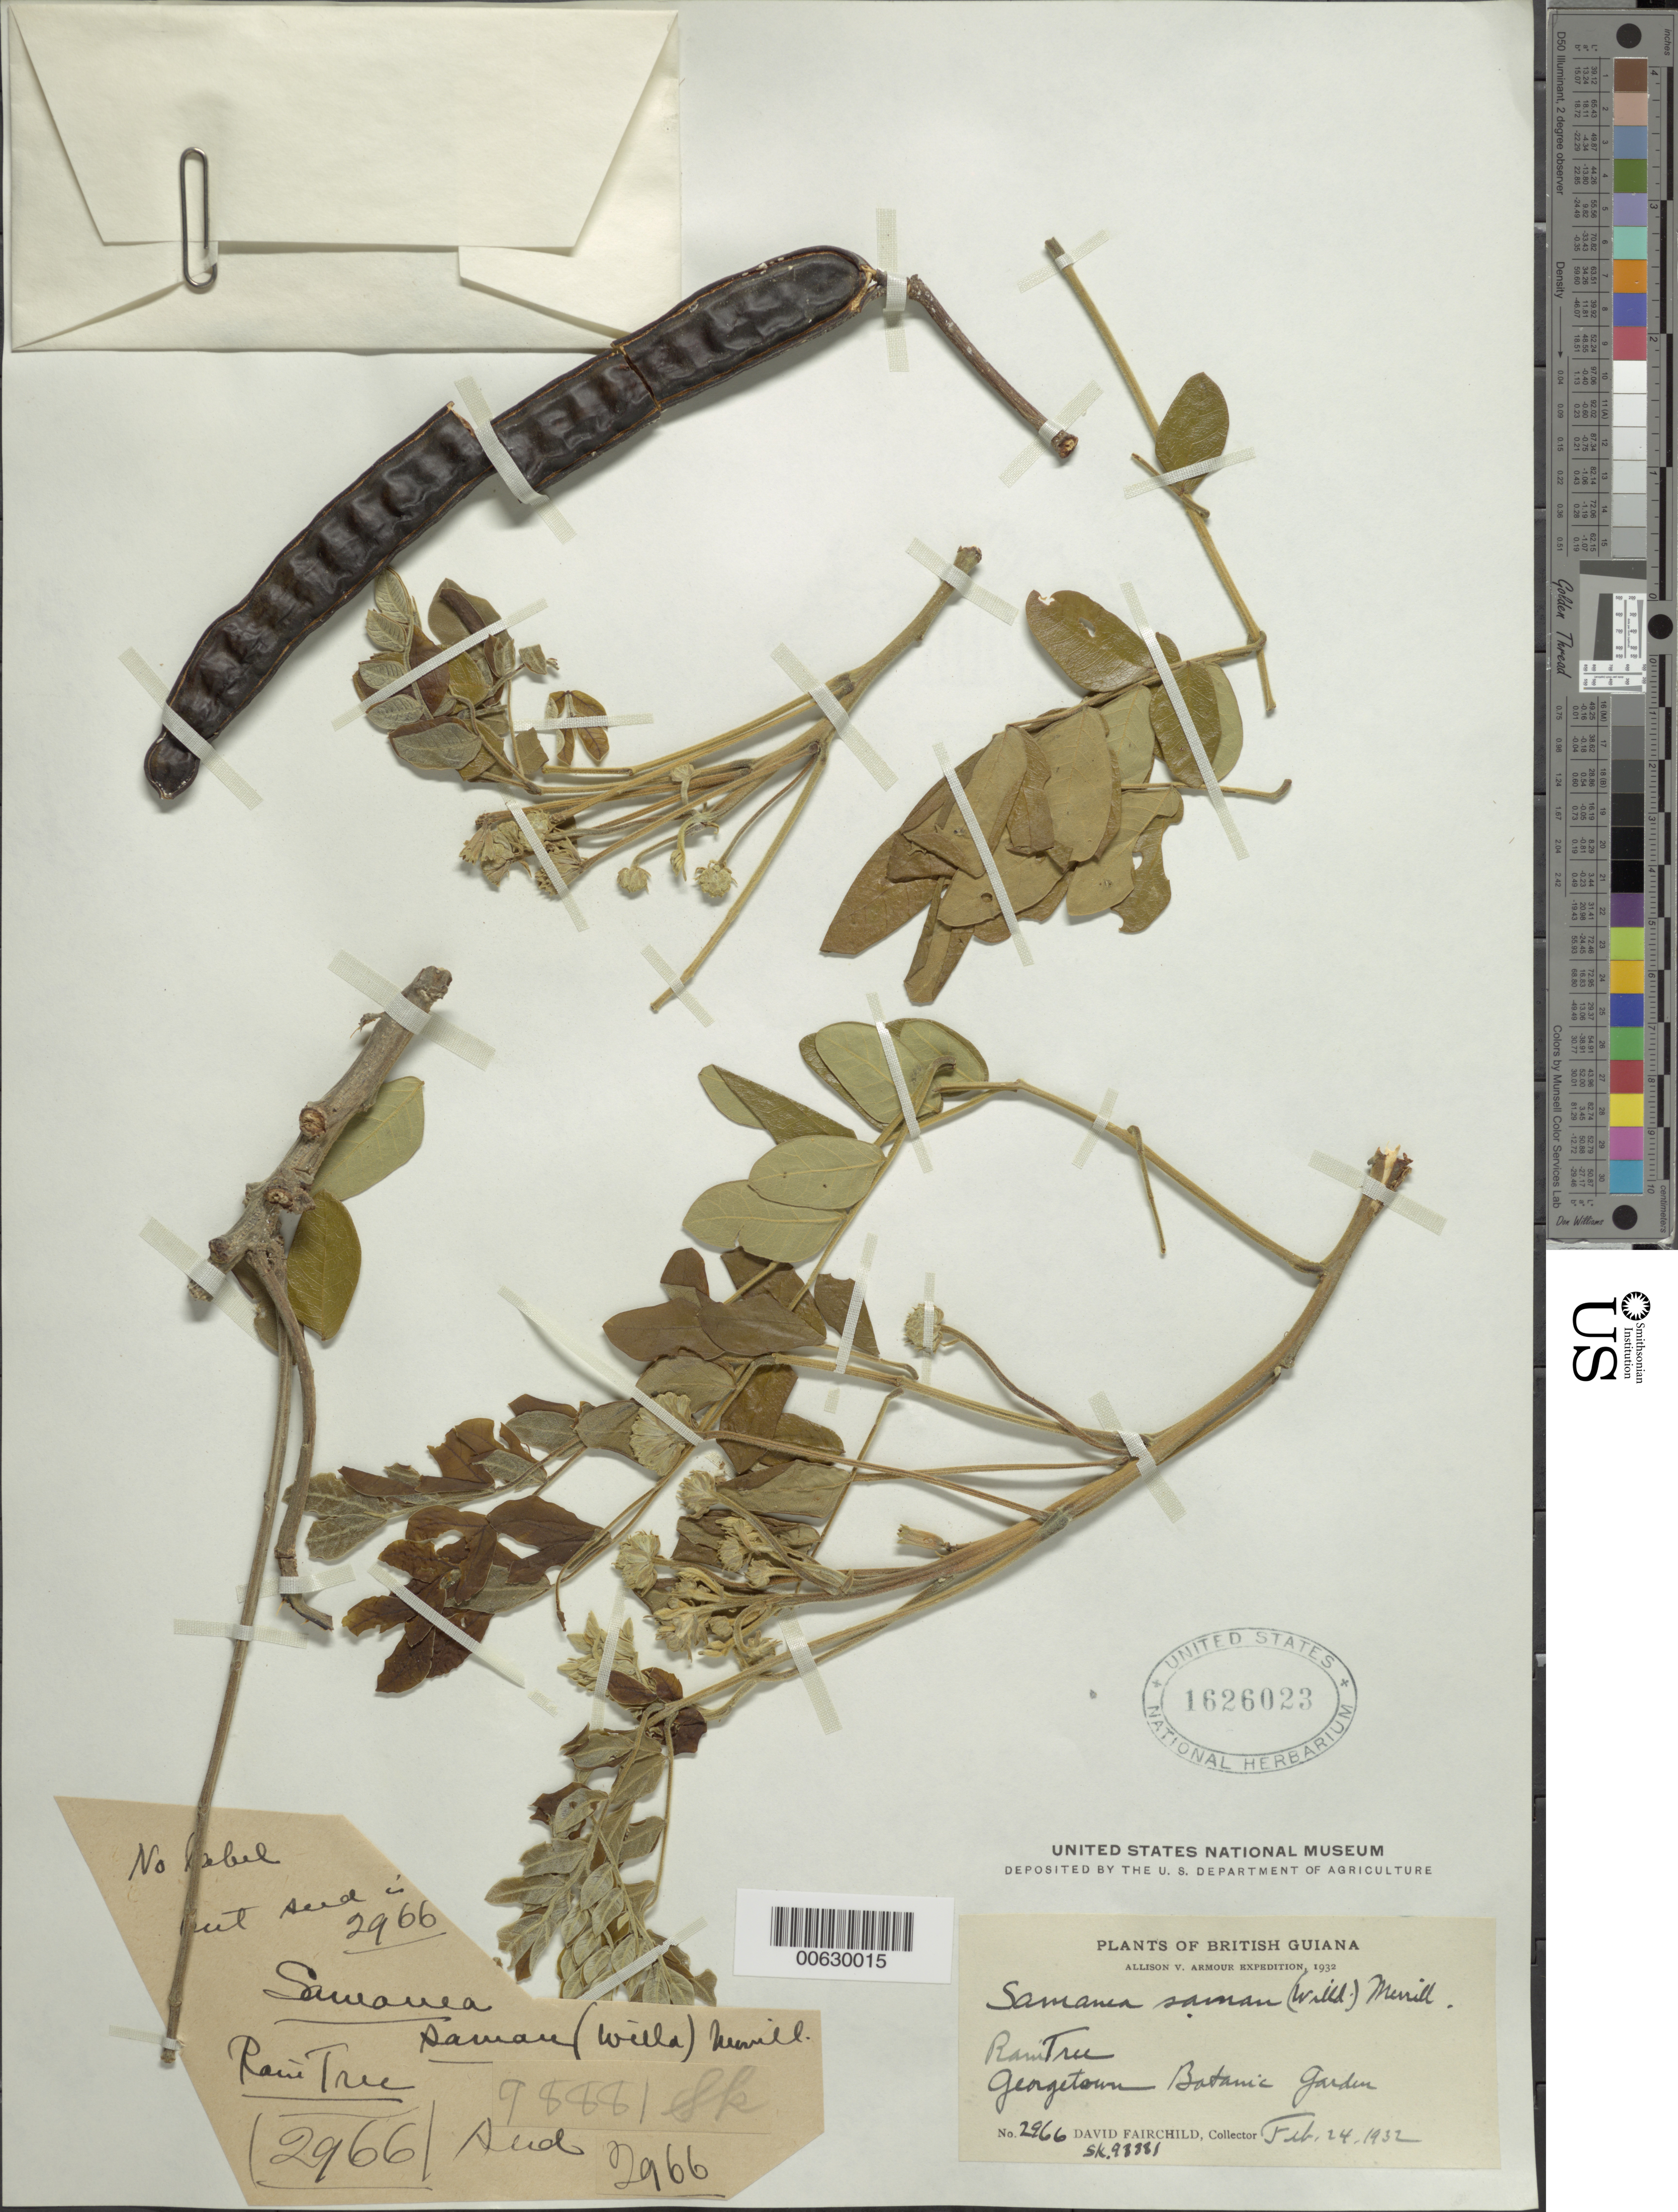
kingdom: Plantae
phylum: Tracheophyta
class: Magnoliopsida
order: Fabales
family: Fabaceae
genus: Samanea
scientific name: Samanea saman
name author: (Jacq.) Merr.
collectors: D. G. Fairchild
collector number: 2966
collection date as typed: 24-Feb-32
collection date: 1932-02-24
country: Guyana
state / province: Demerara-Mahaica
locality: Georgetown, Botanic Gardens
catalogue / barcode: US 1626023